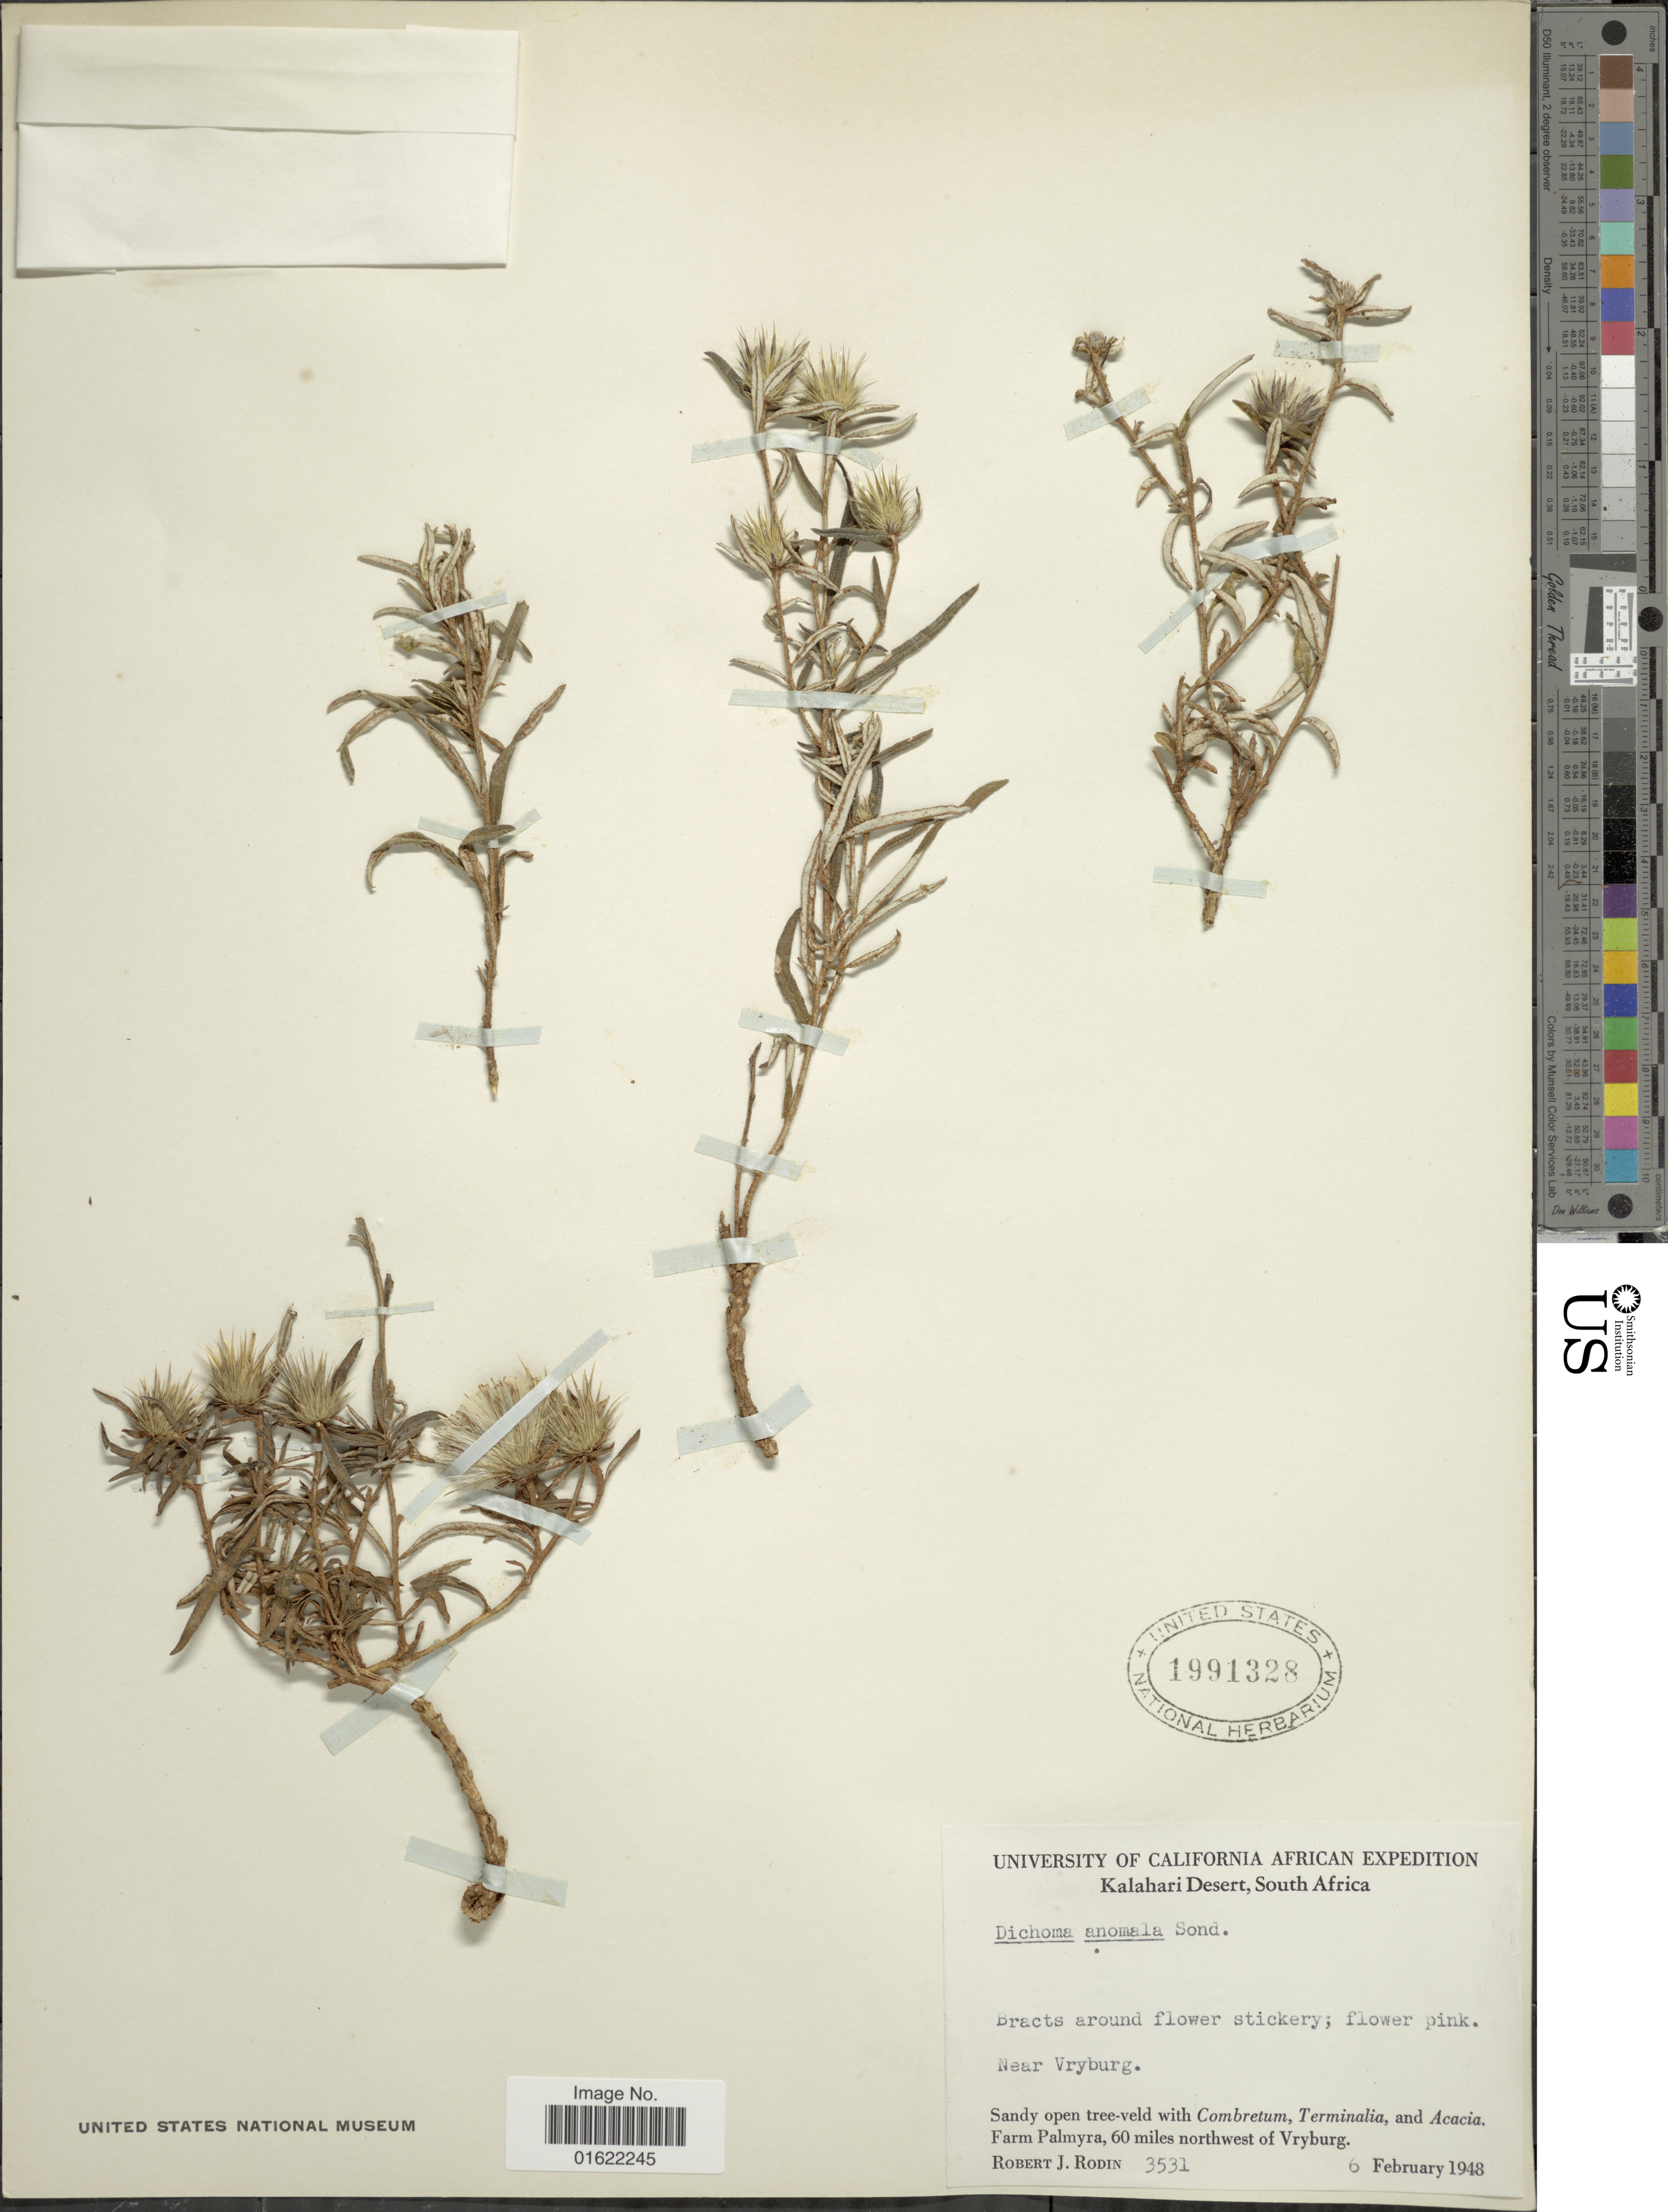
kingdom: Plantae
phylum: Tracheophyta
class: Magnoliopsida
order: Asterales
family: Asteraceae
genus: Dicoma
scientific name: Dicoma anomala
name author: Sond.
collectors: R. J. Rodin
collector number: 3531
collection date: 1948-02-06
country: South Africa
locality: Kalahari District, Farm Palmyra, 60 miles northwest of Vryburg. Near Vryburg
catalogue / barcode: US 1991328